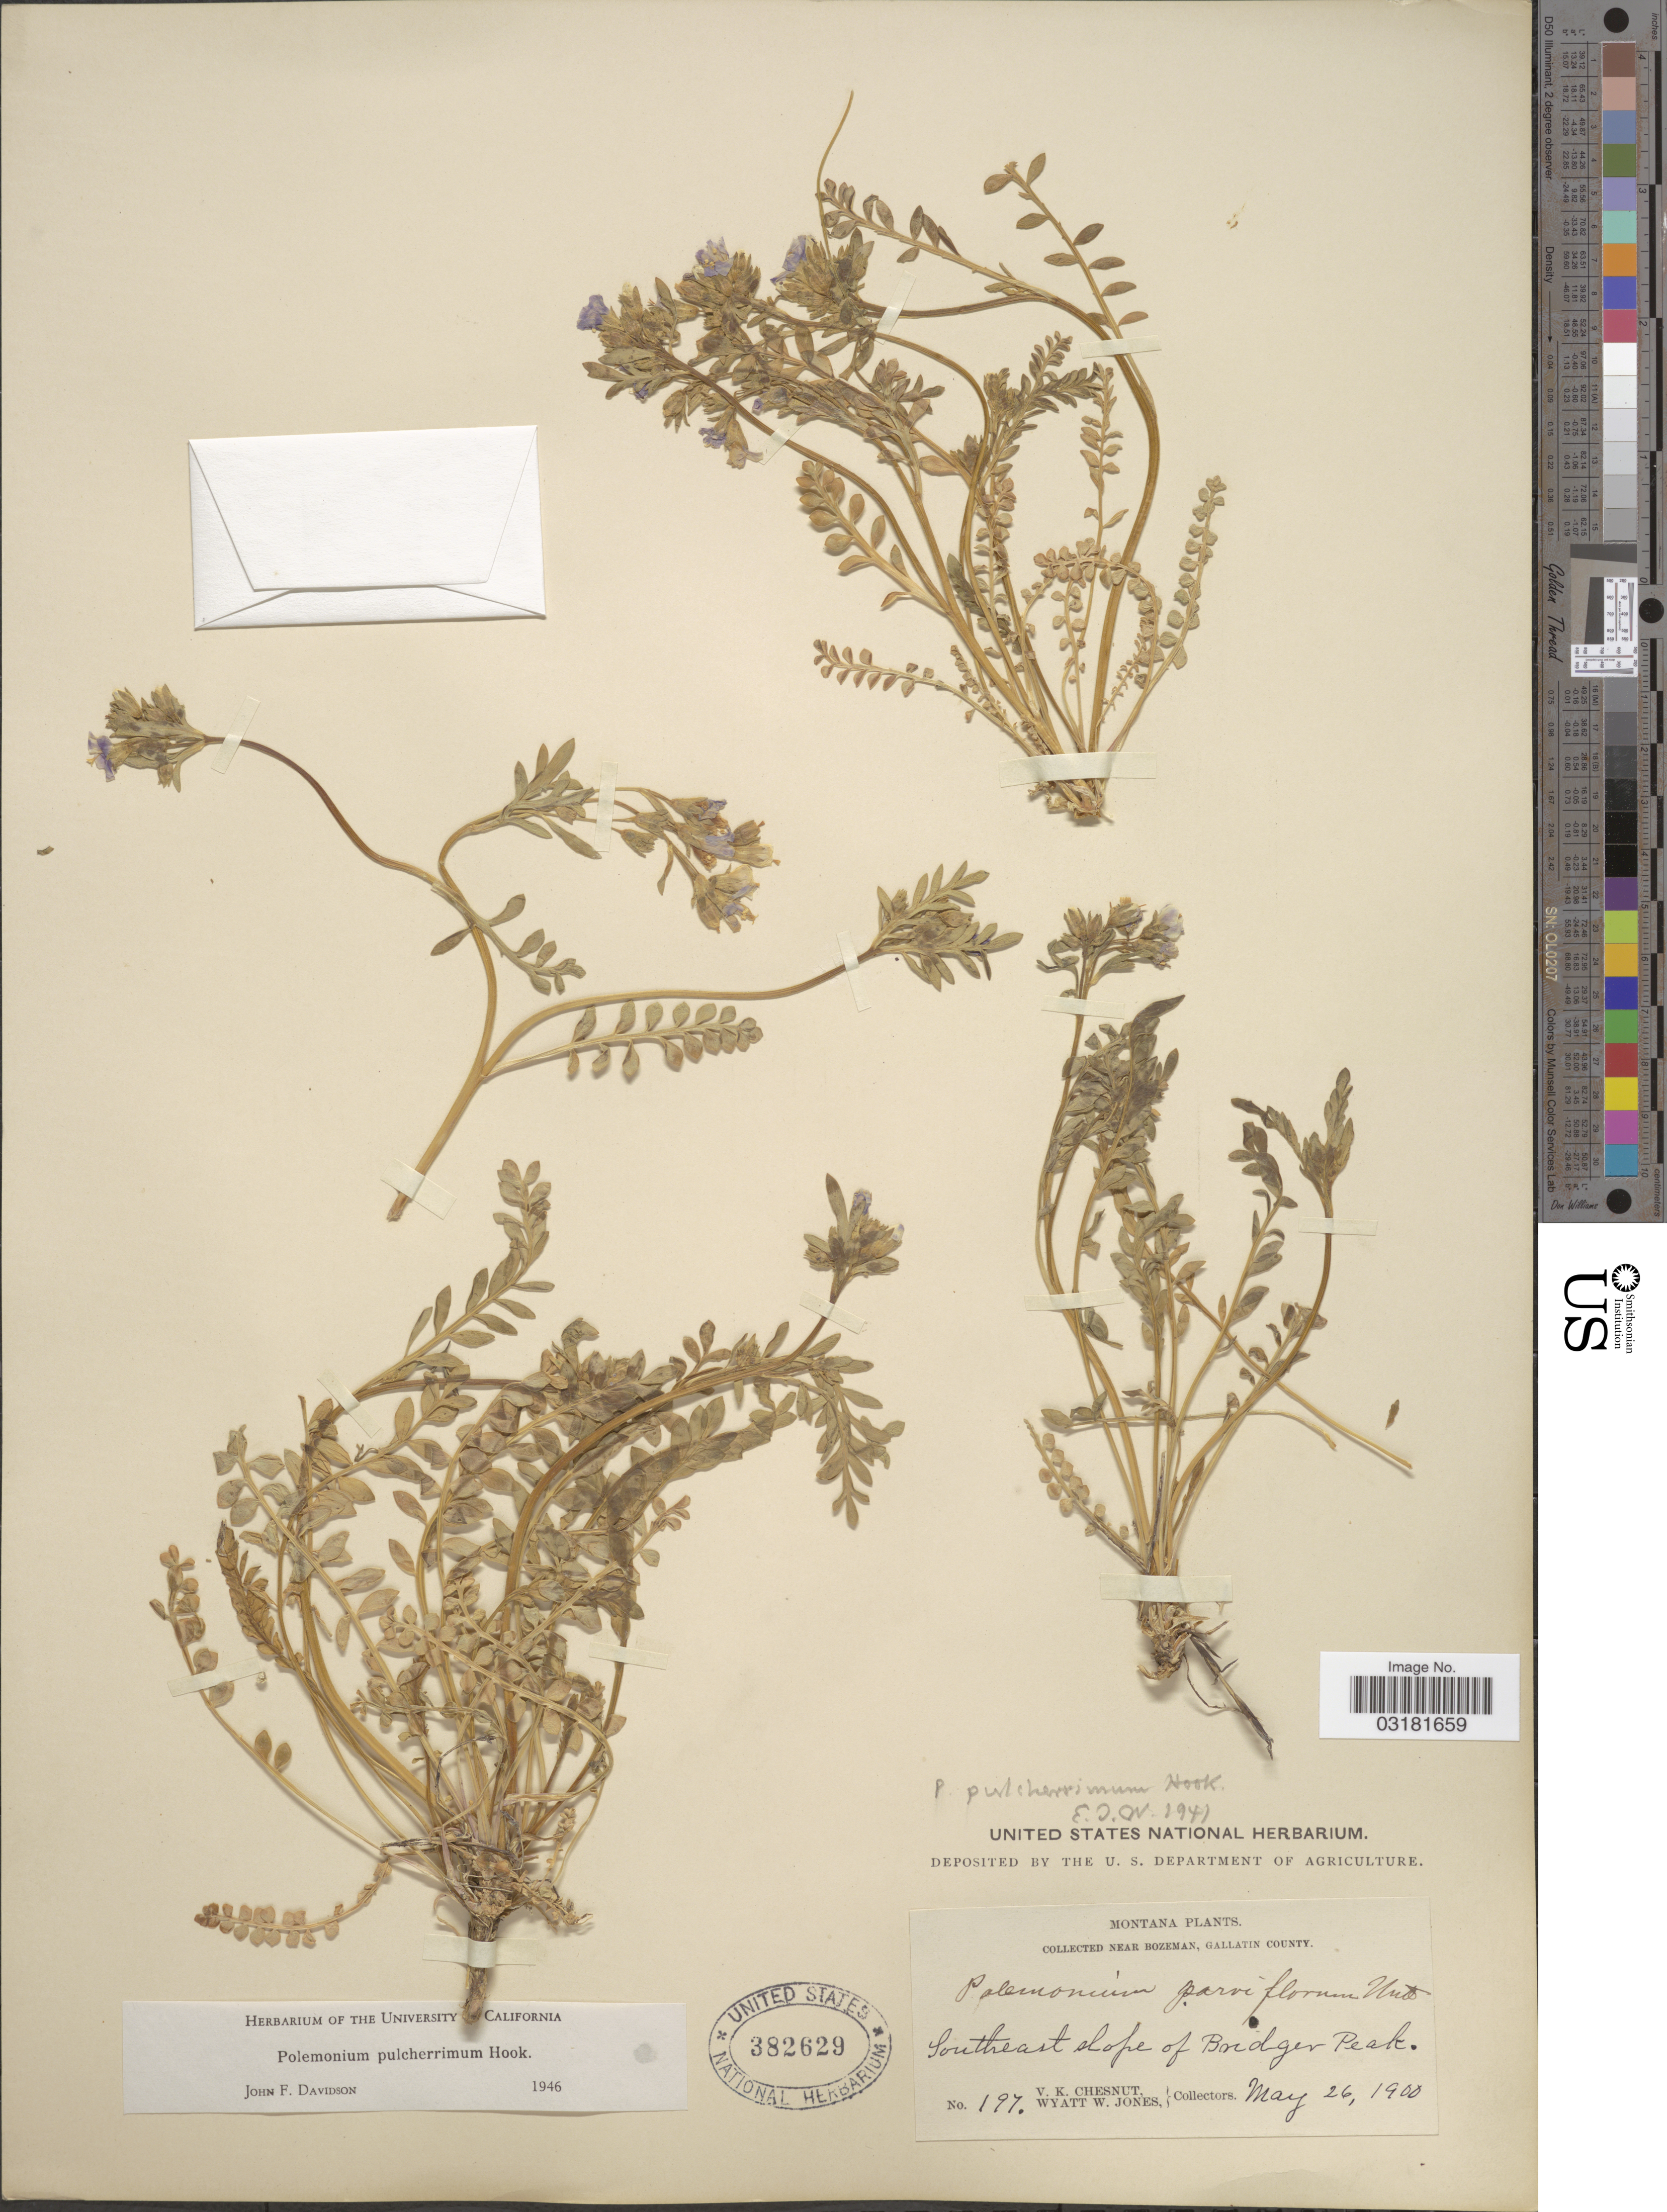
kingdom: Plantae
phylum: Tracheophyta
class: Magnoliopsida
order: Ericales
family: Polemoniaceae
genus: Polemonium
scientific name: Polemonium pulcherrimum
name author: Hook.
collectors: V. Chesnut & W. W. Jones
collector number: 197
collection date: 1900-05-26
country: United States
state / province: Montana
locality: Near Bozeman, Gallatin County. Southeast slope of Bridger Peak.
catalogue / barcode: US 382629